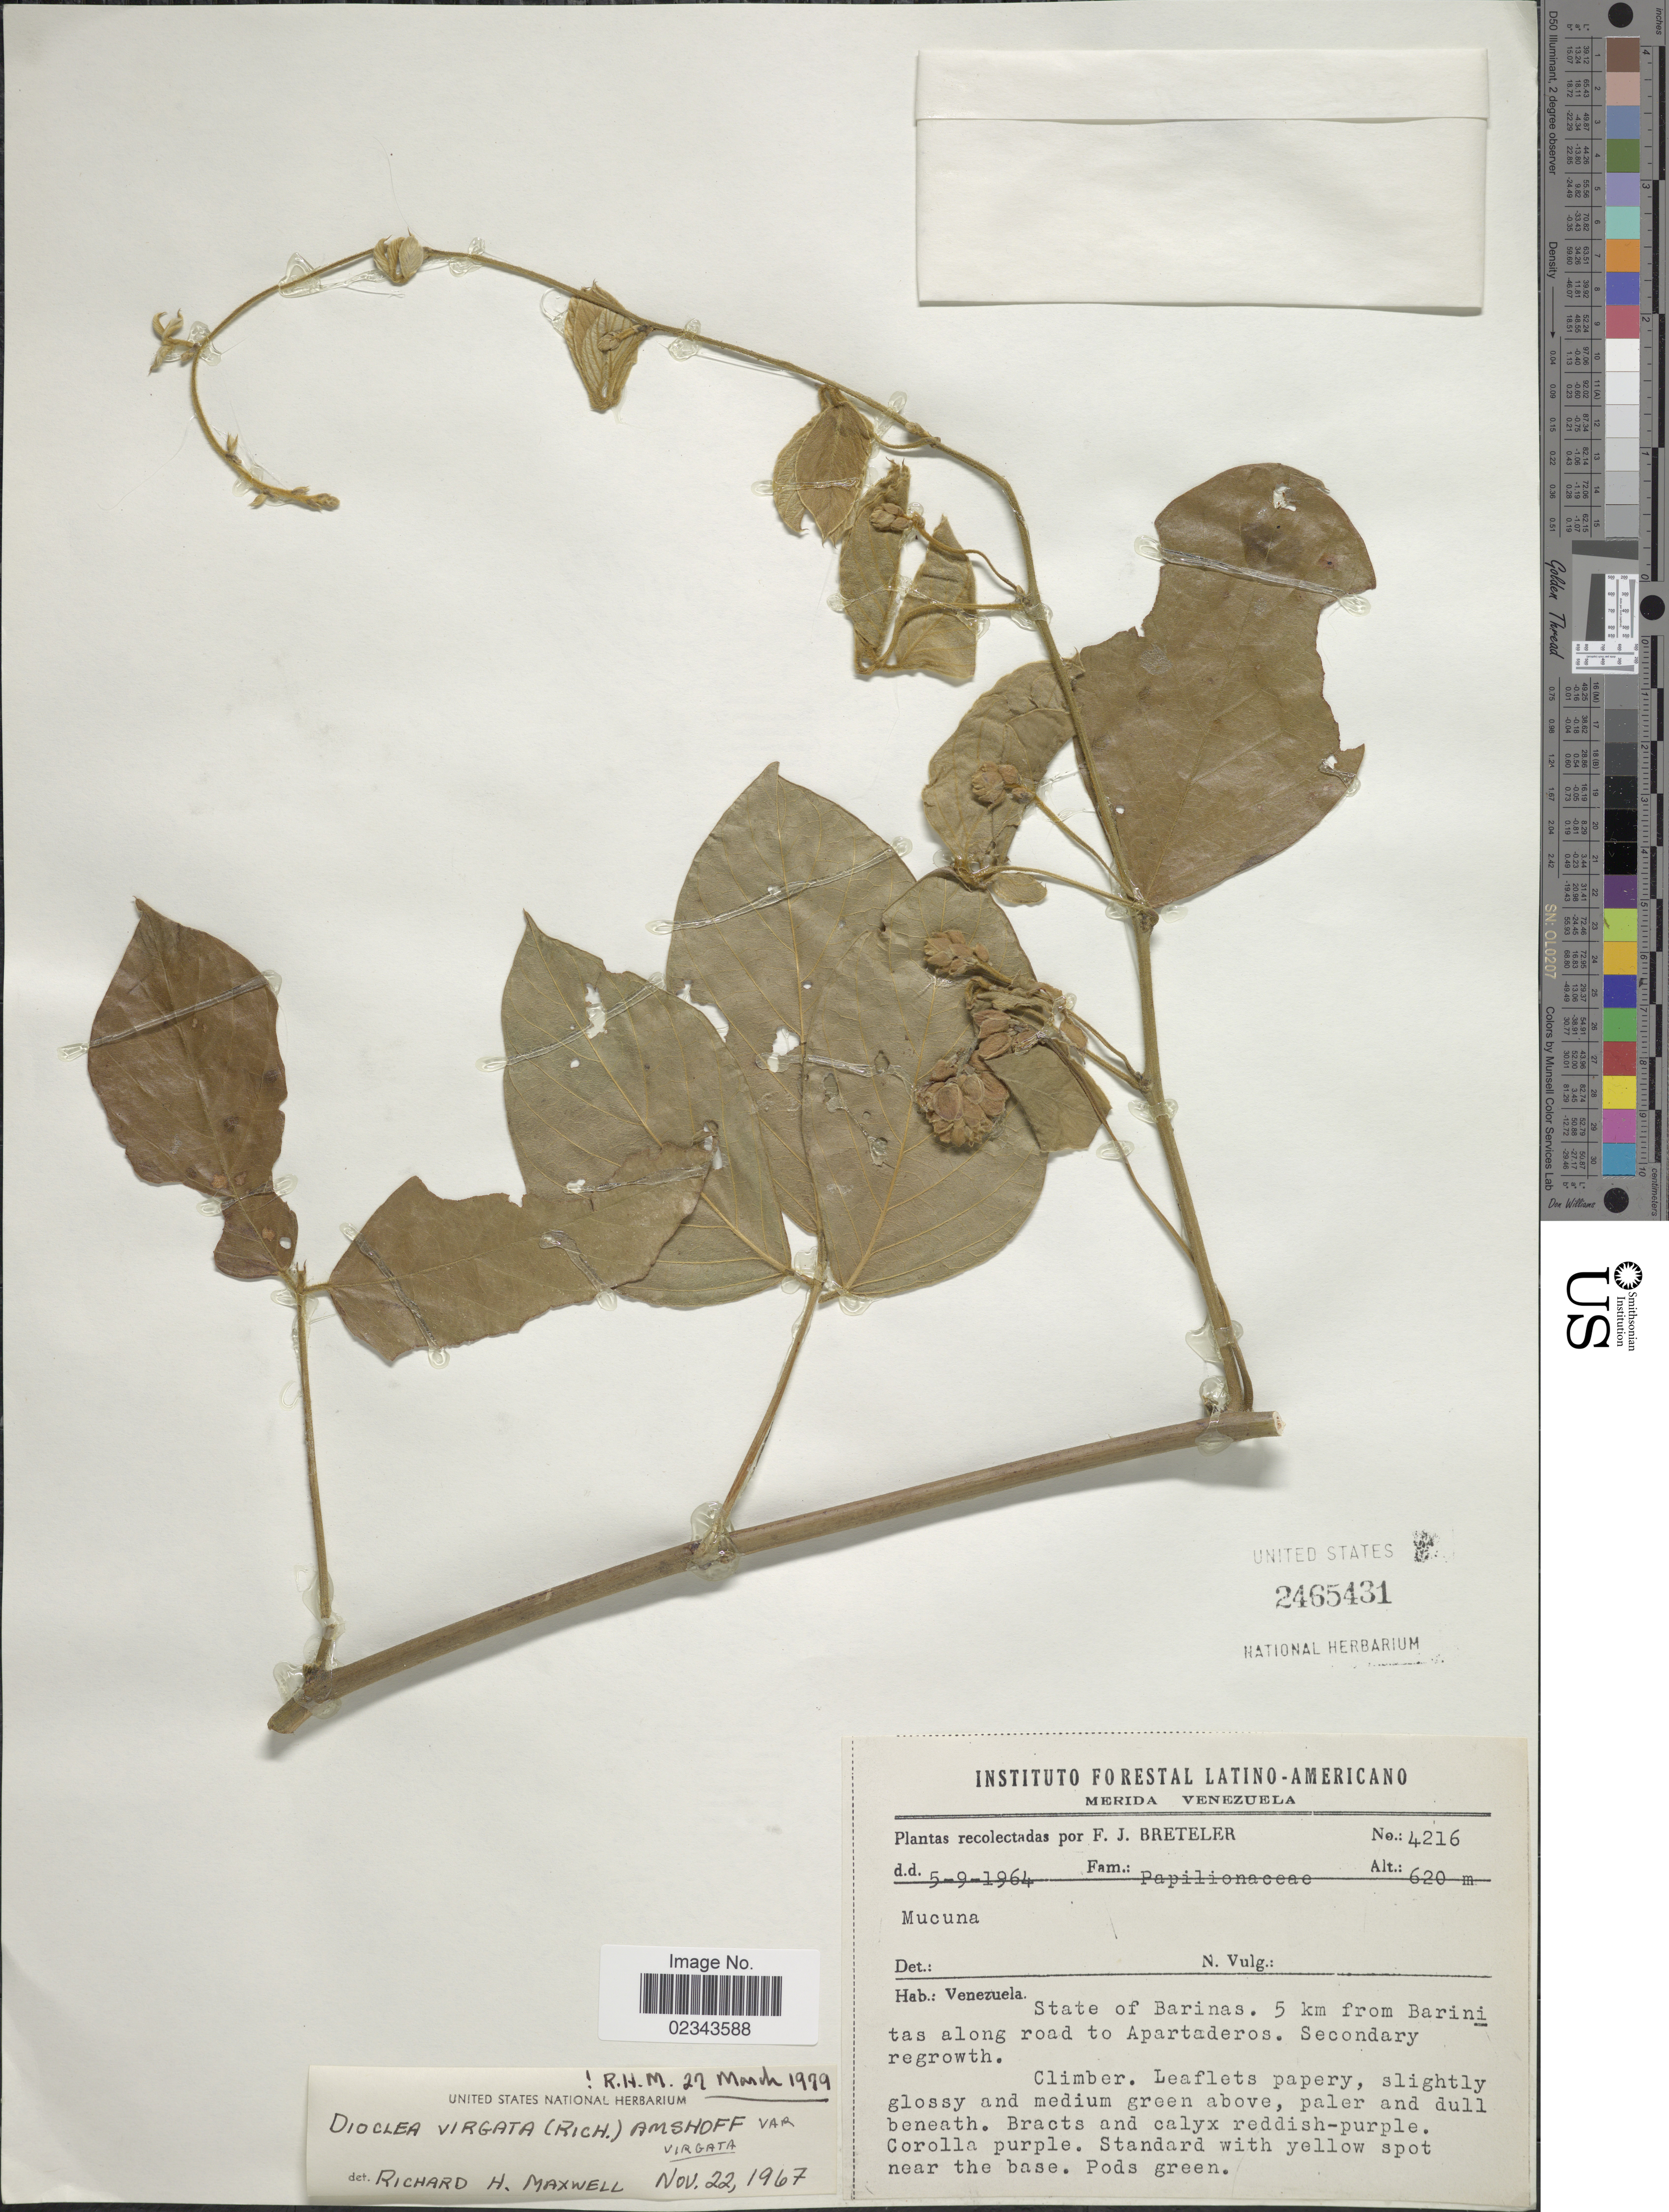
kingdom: Plantae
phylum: Tracheophyta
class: Magnoliopsida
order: Fabales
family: Fabaceae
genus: Dioclea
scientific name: Dioclea virgata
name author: (Rich.) Amshoff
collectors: F. J. Breteler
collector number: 4216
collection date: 1964-09-05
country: Venezuela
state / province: Barinas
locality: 5 km from Barinitas along road to Apartaderos, secondary regrowth.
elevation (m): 620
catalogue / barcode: US 2465431